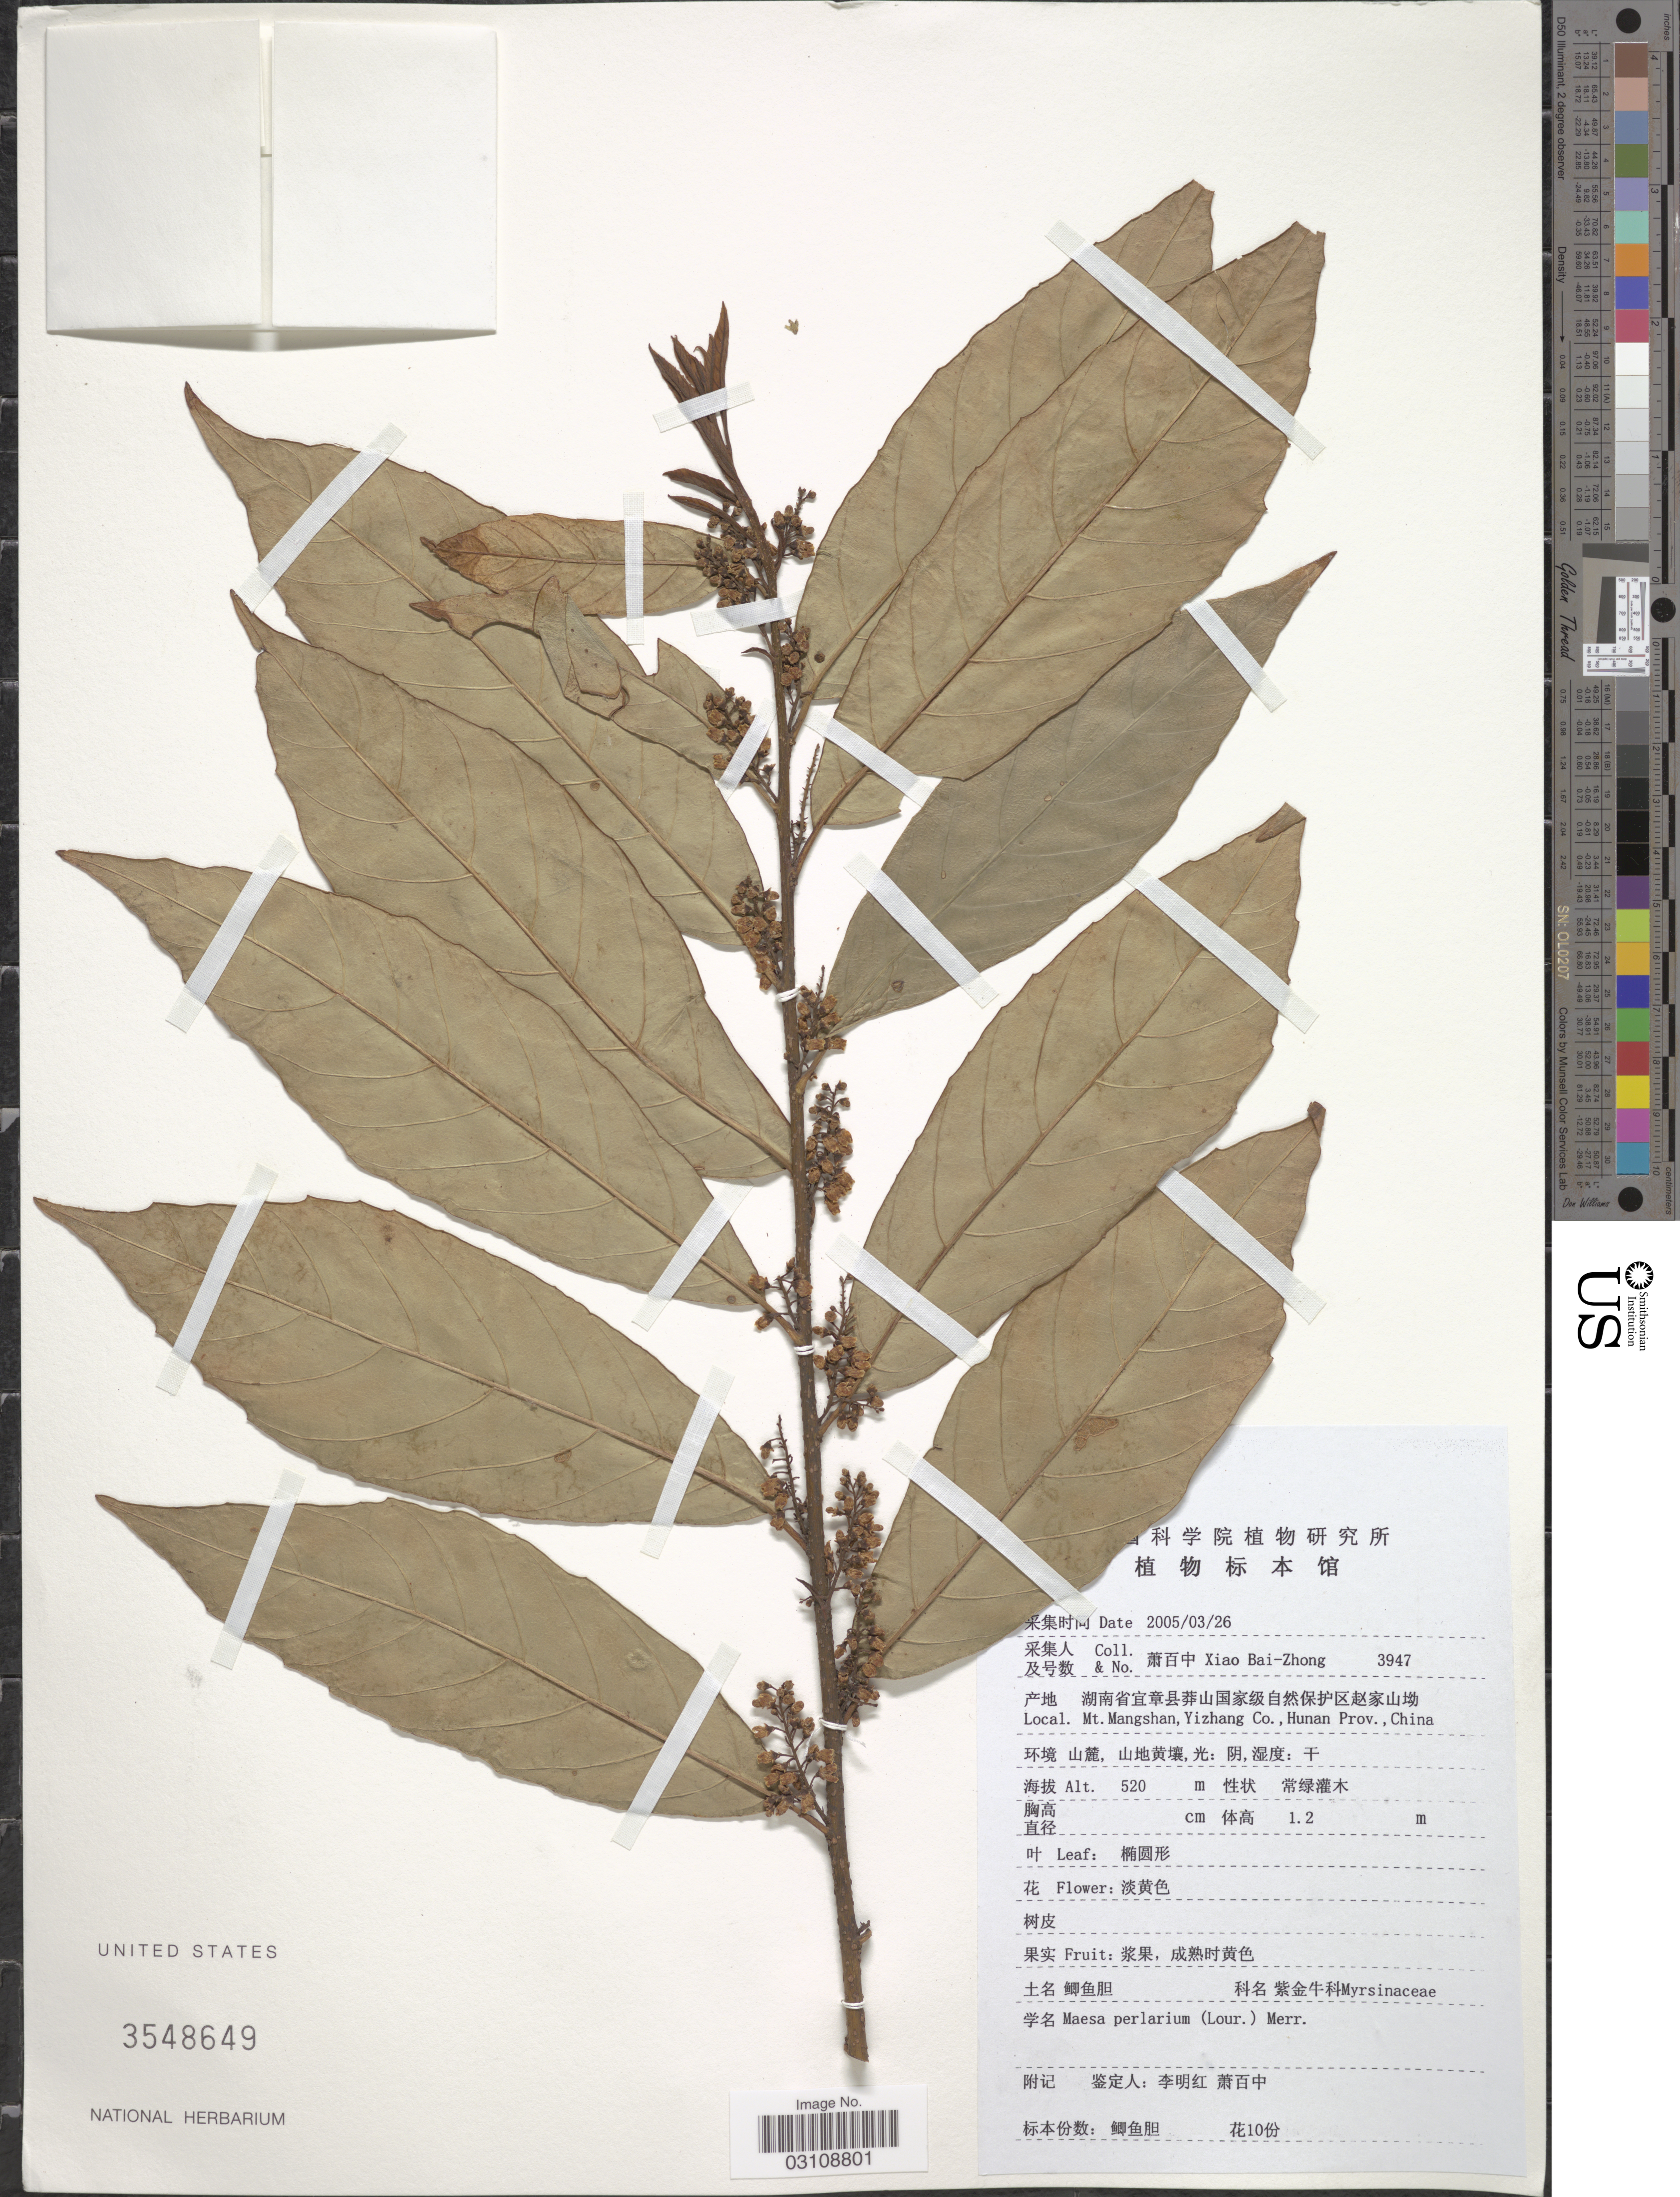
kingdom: Plantae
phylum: Tracheophyta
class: Magnoliopsida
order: Ericales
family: Primulaceae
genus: Maesa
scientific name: Maesa perlaria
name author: (Lour.) Merr.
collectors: B. Z. Xiao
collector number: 3947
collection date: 2005-03-26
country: China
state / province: Hunan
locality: Mt. Mangshan, Yizhang Co., Hunan Prov.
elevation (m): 520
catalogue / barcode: US 3548649